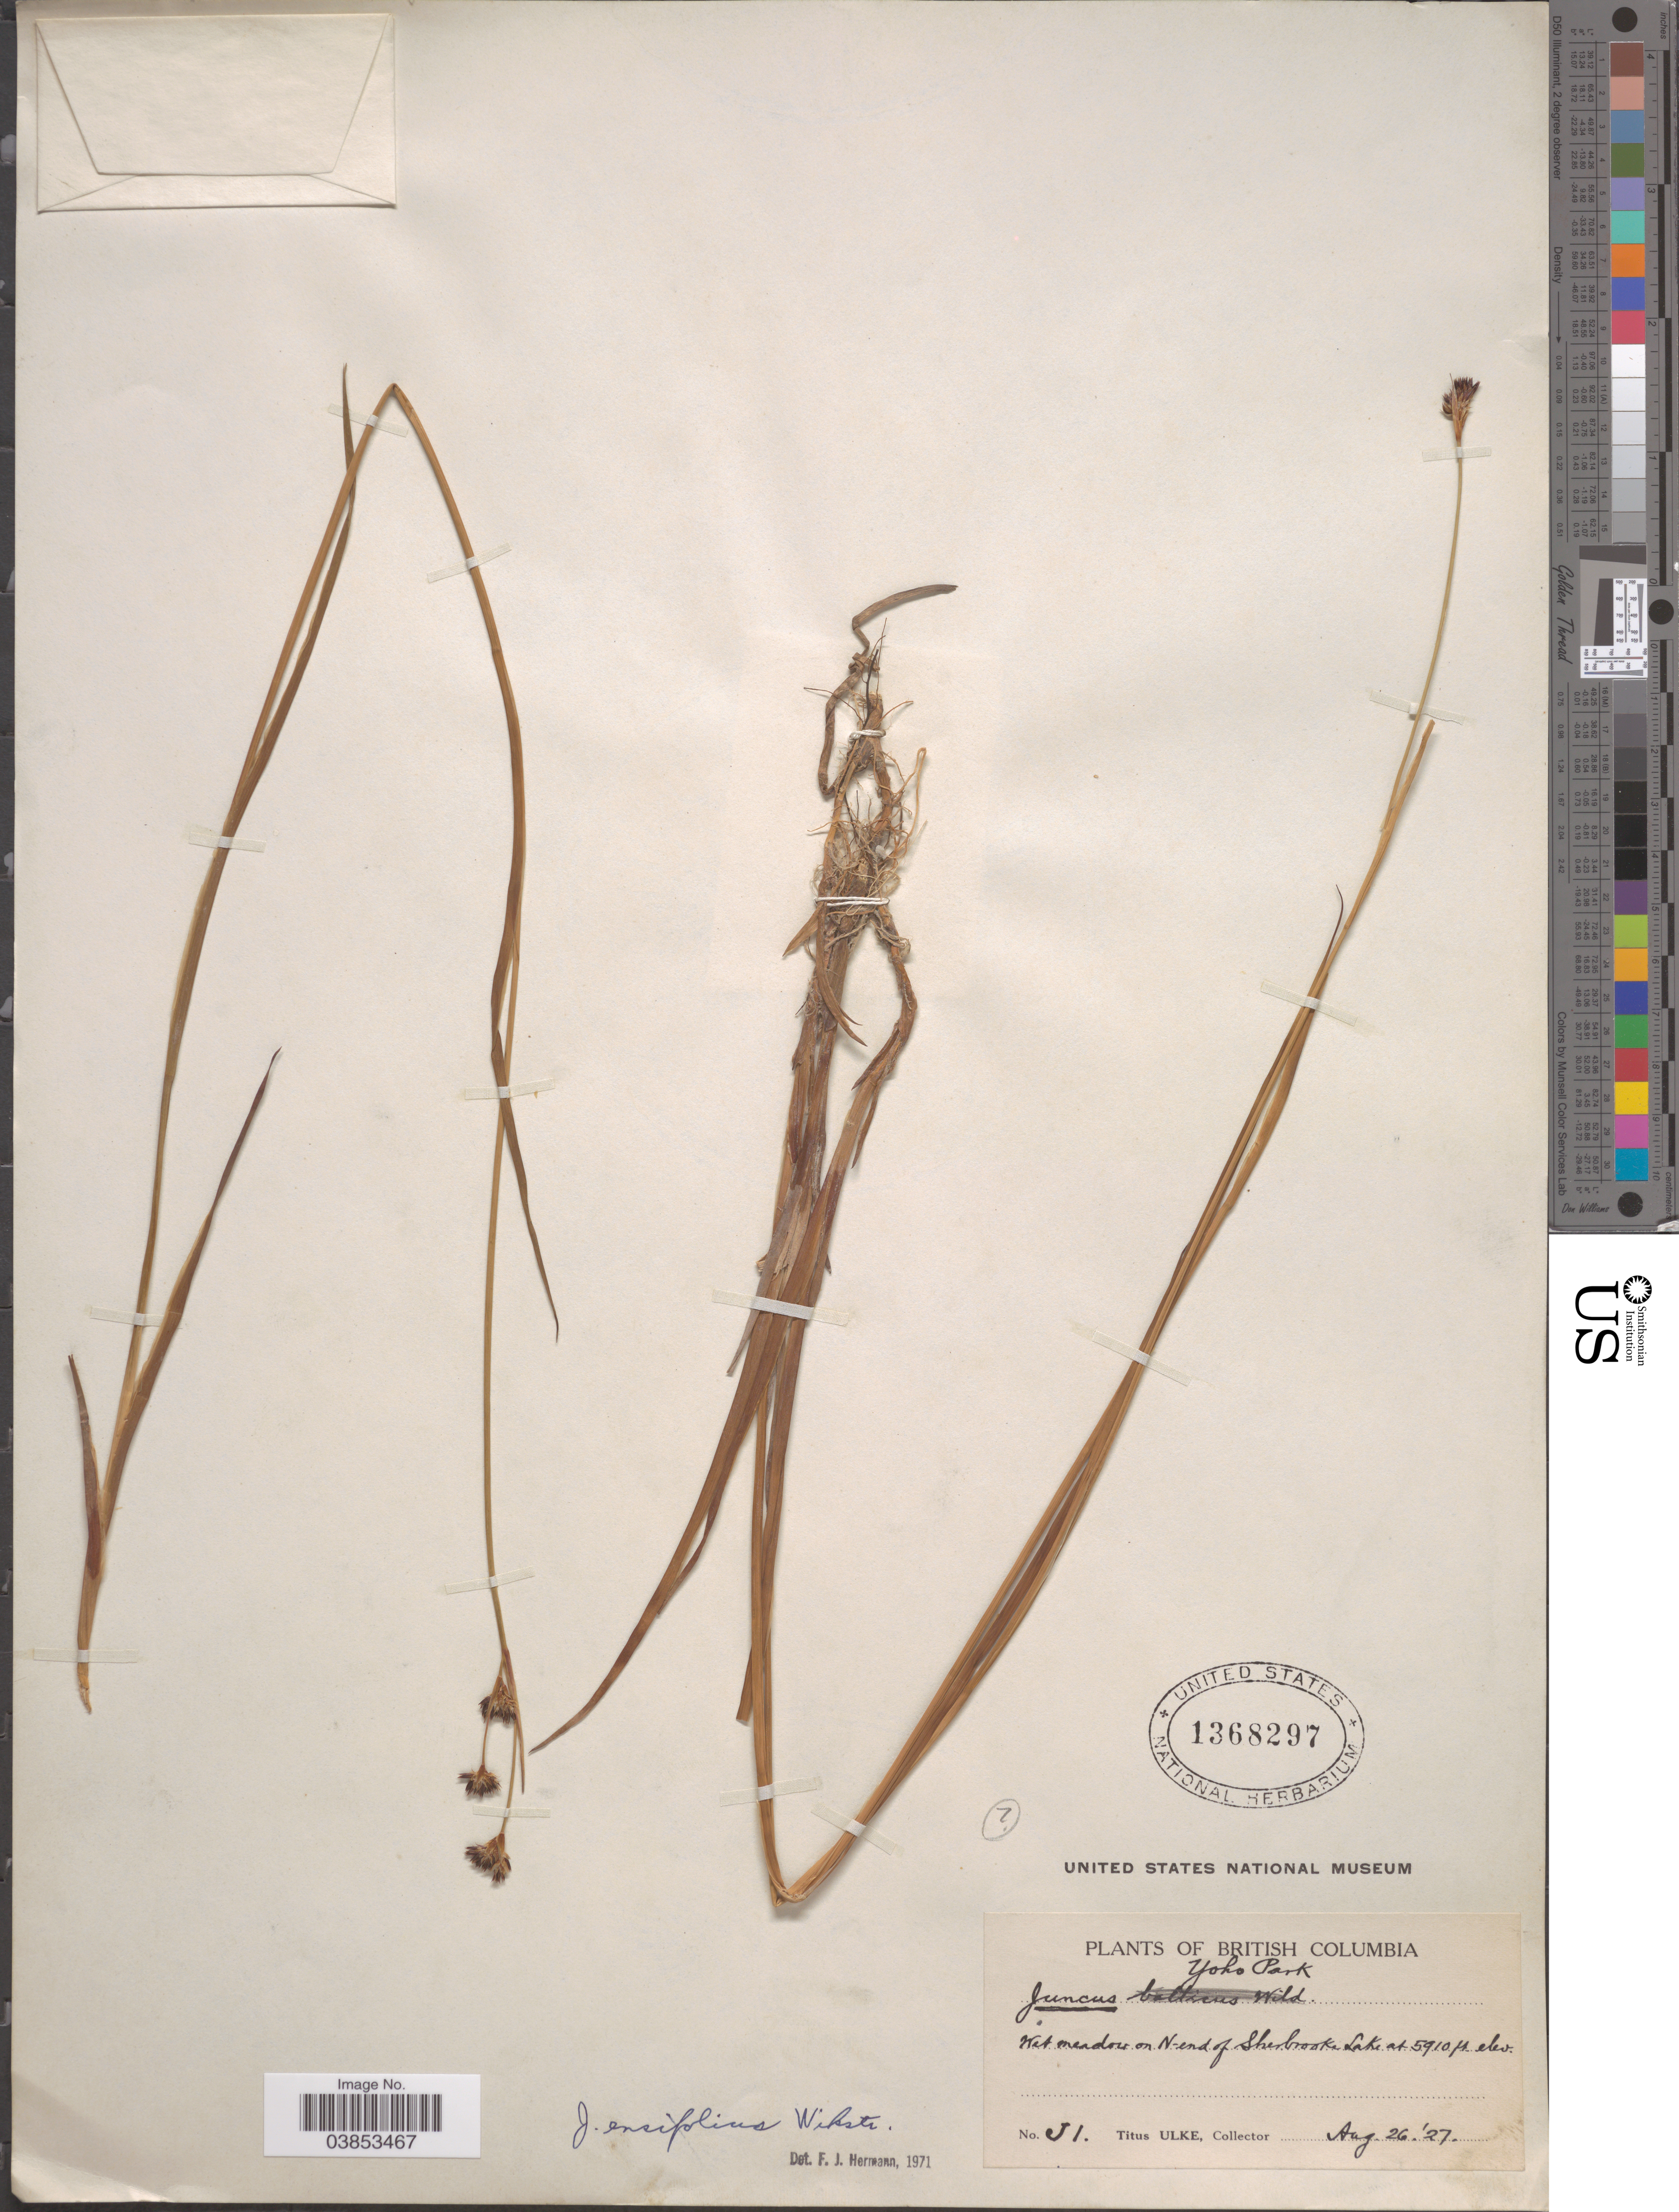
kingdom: Plantae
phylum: Tracheophyta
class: Liliopsida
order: Poales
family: Juncaceae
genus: Juncus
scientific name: Juncus ensifolius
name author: Wikstr.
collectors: T. Ulke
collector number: J 1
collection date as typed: Transcribed d/m/y: 26/8/27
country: Canada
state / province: British Columbia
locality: Yoho Park. N-end of Sherbrooke Lake.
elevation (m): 1801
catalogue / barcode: US 1368297